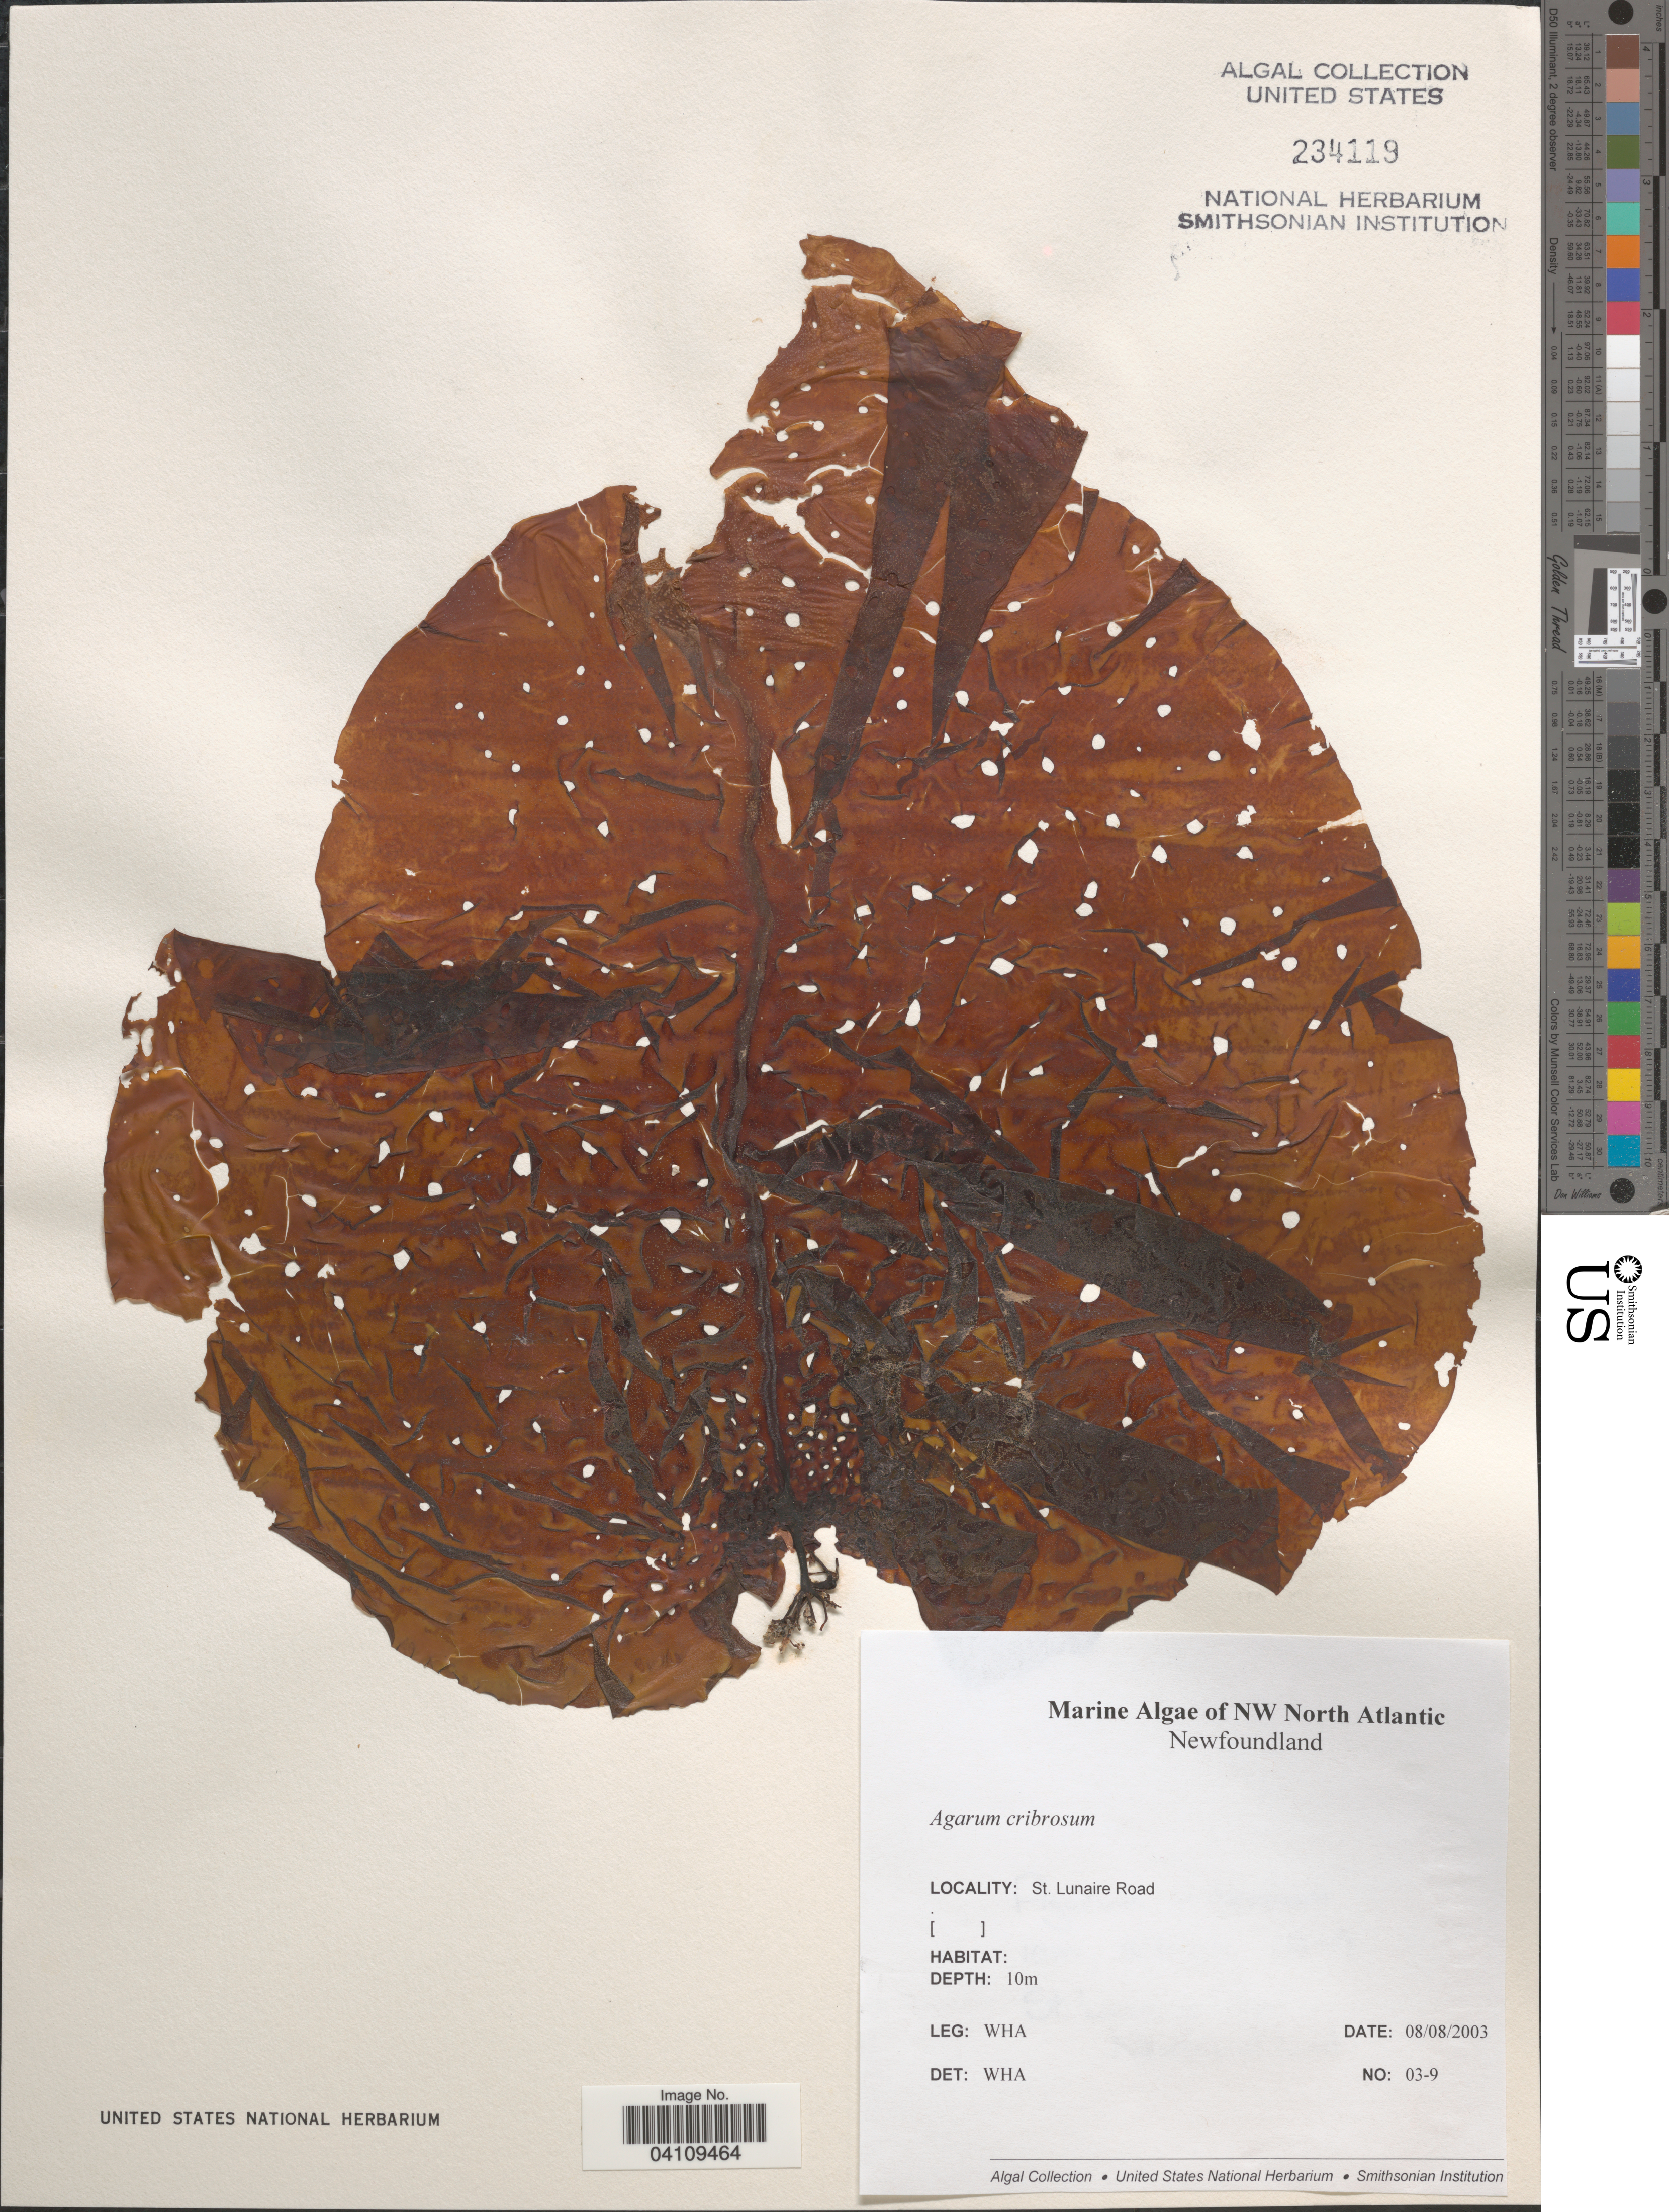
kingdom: Chromista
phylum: Ochrophyta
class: Phaeophyceae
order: Laminariales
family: Costariaceae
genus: Agarum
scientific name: Agarum clathratum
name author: Dumortier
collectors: W. H. Adey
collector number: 03-9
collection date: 2003-08-08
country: Canada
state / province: Newfoundland and Labrador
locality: NW North Atlantic. St. Lunaire Road.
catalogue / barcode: US 234119